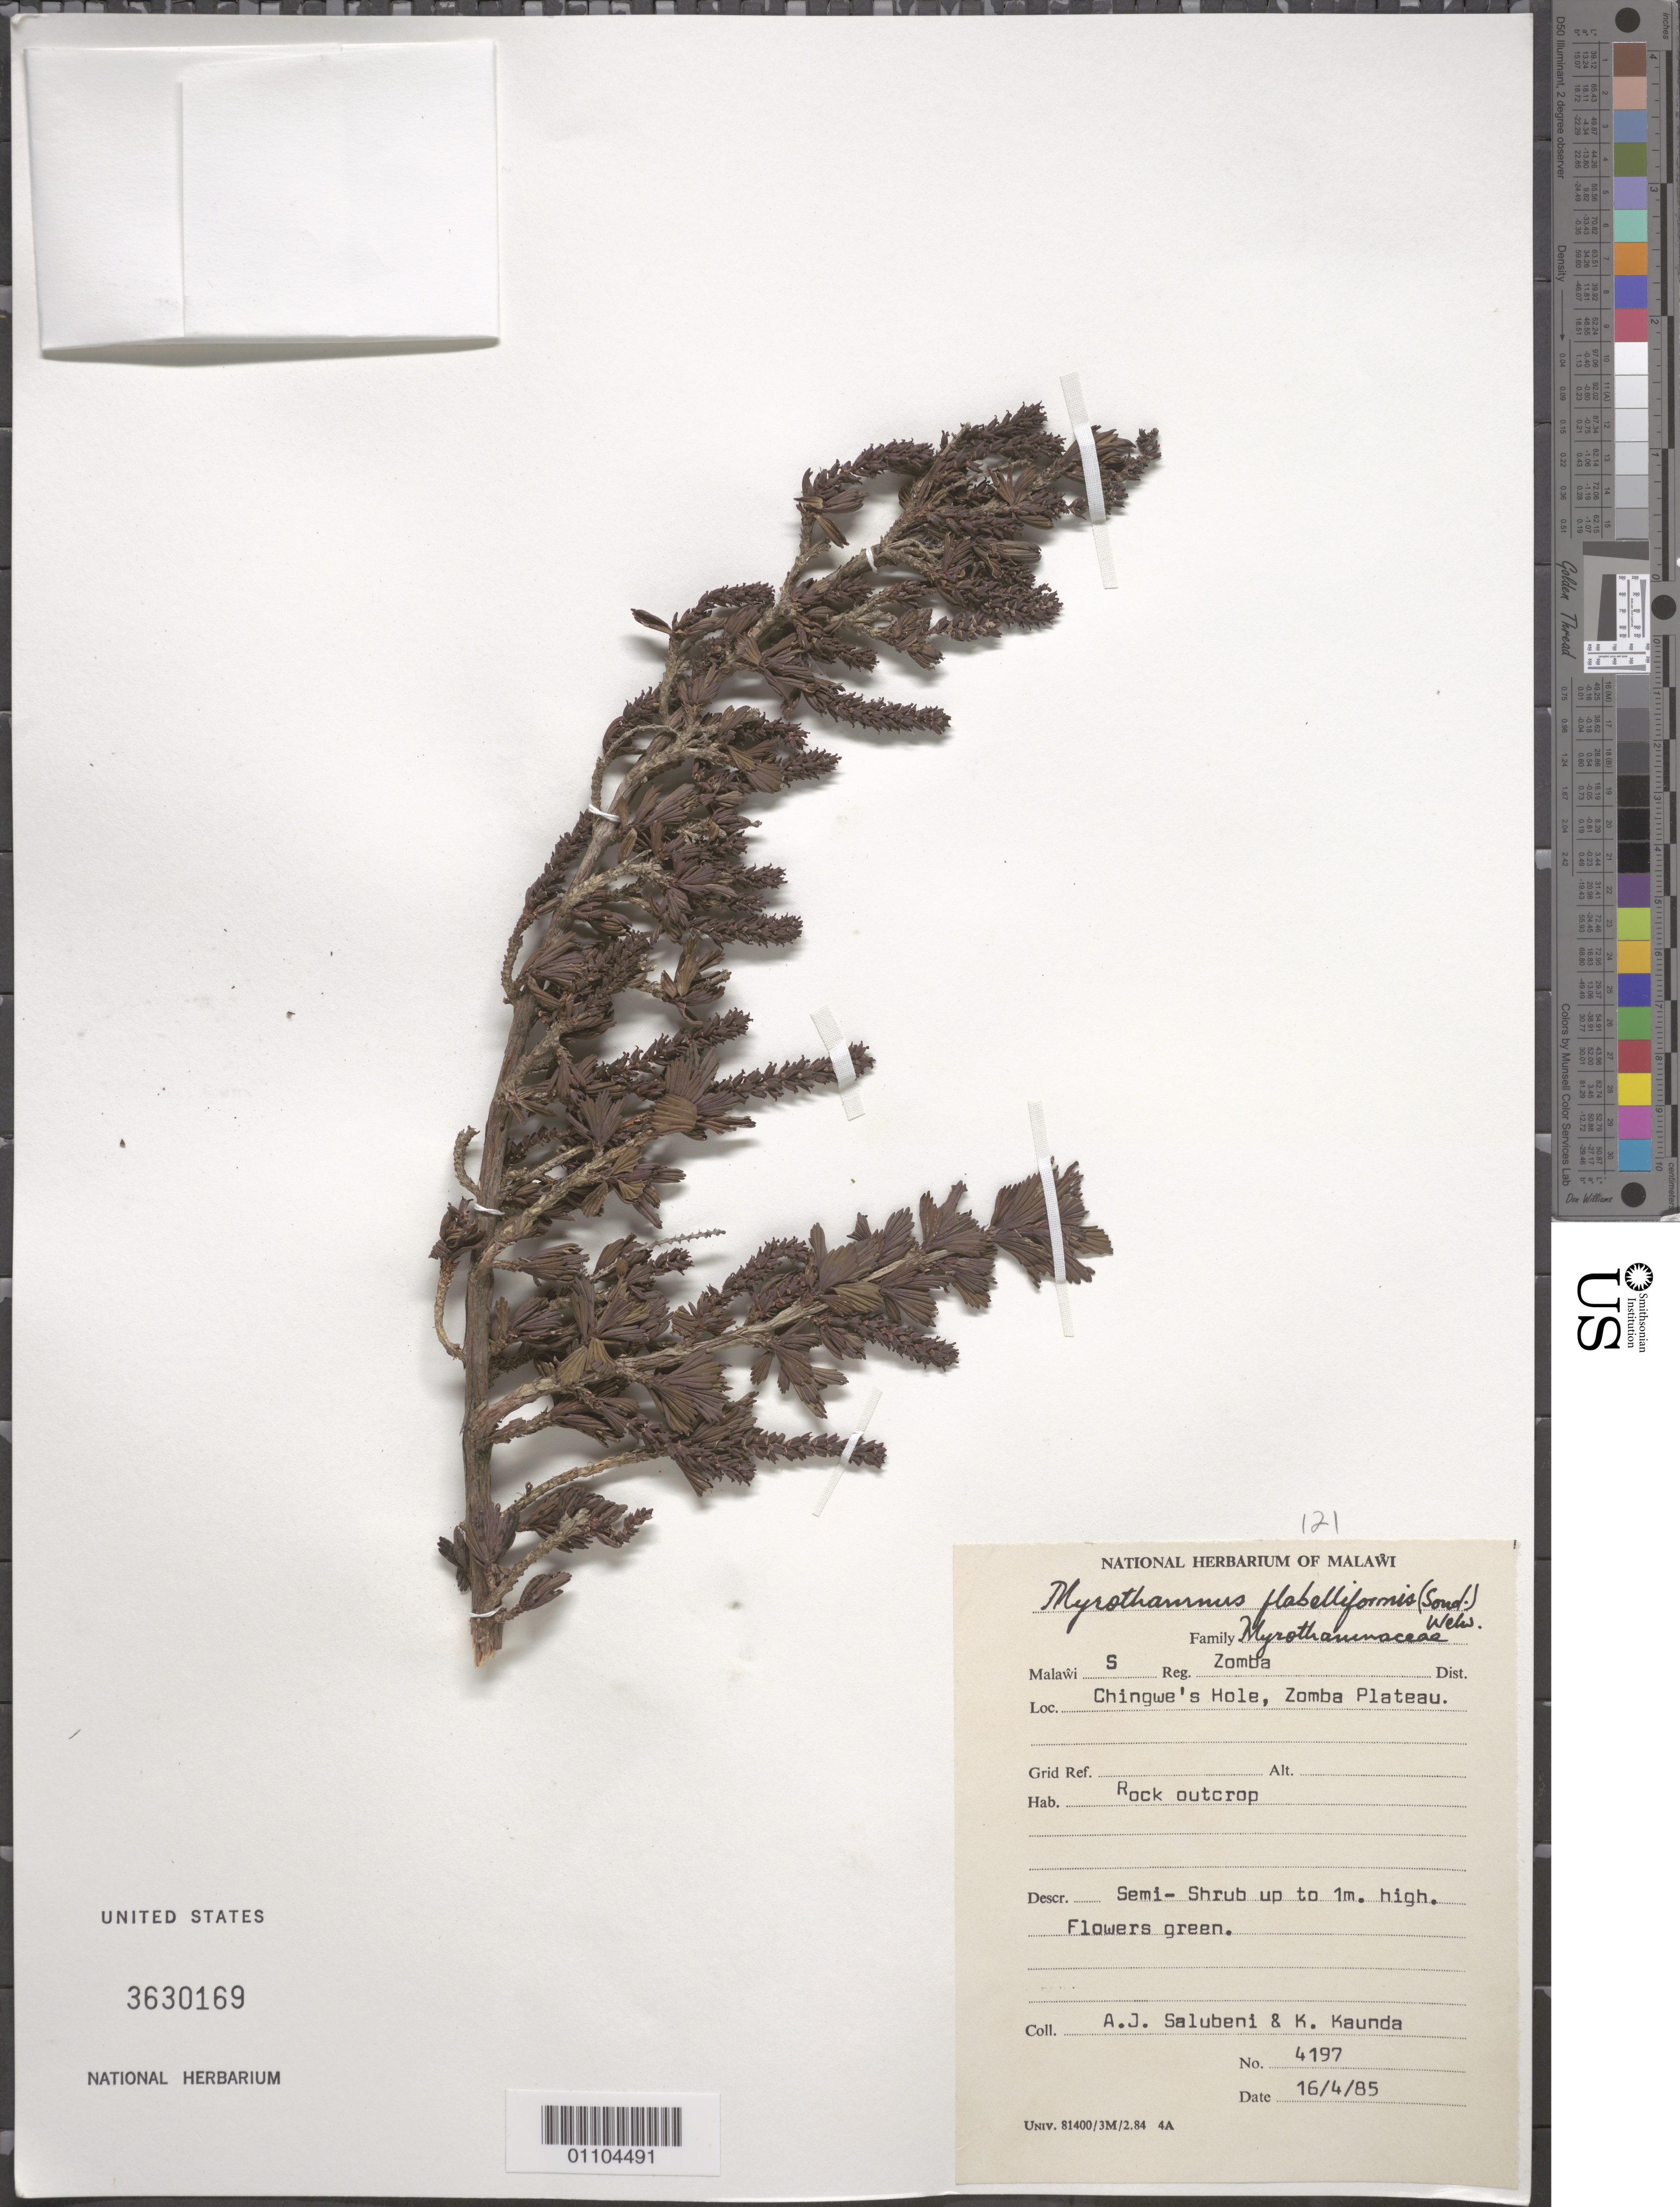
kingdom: Plantae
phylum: Tracheophyta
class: Magnoliopsida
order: Gunnerales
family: Myrothamnaceae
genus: Myrothamnus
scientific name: Myrothamnus flabellifolius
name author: Welw.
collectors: A. J. Salubeni & K. Kaunda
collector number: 4197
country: Malawi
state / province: Southern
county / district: Zomba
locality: Zomba Plateau, Chingwe's Hole Nature Trail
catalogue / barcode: US 3630169